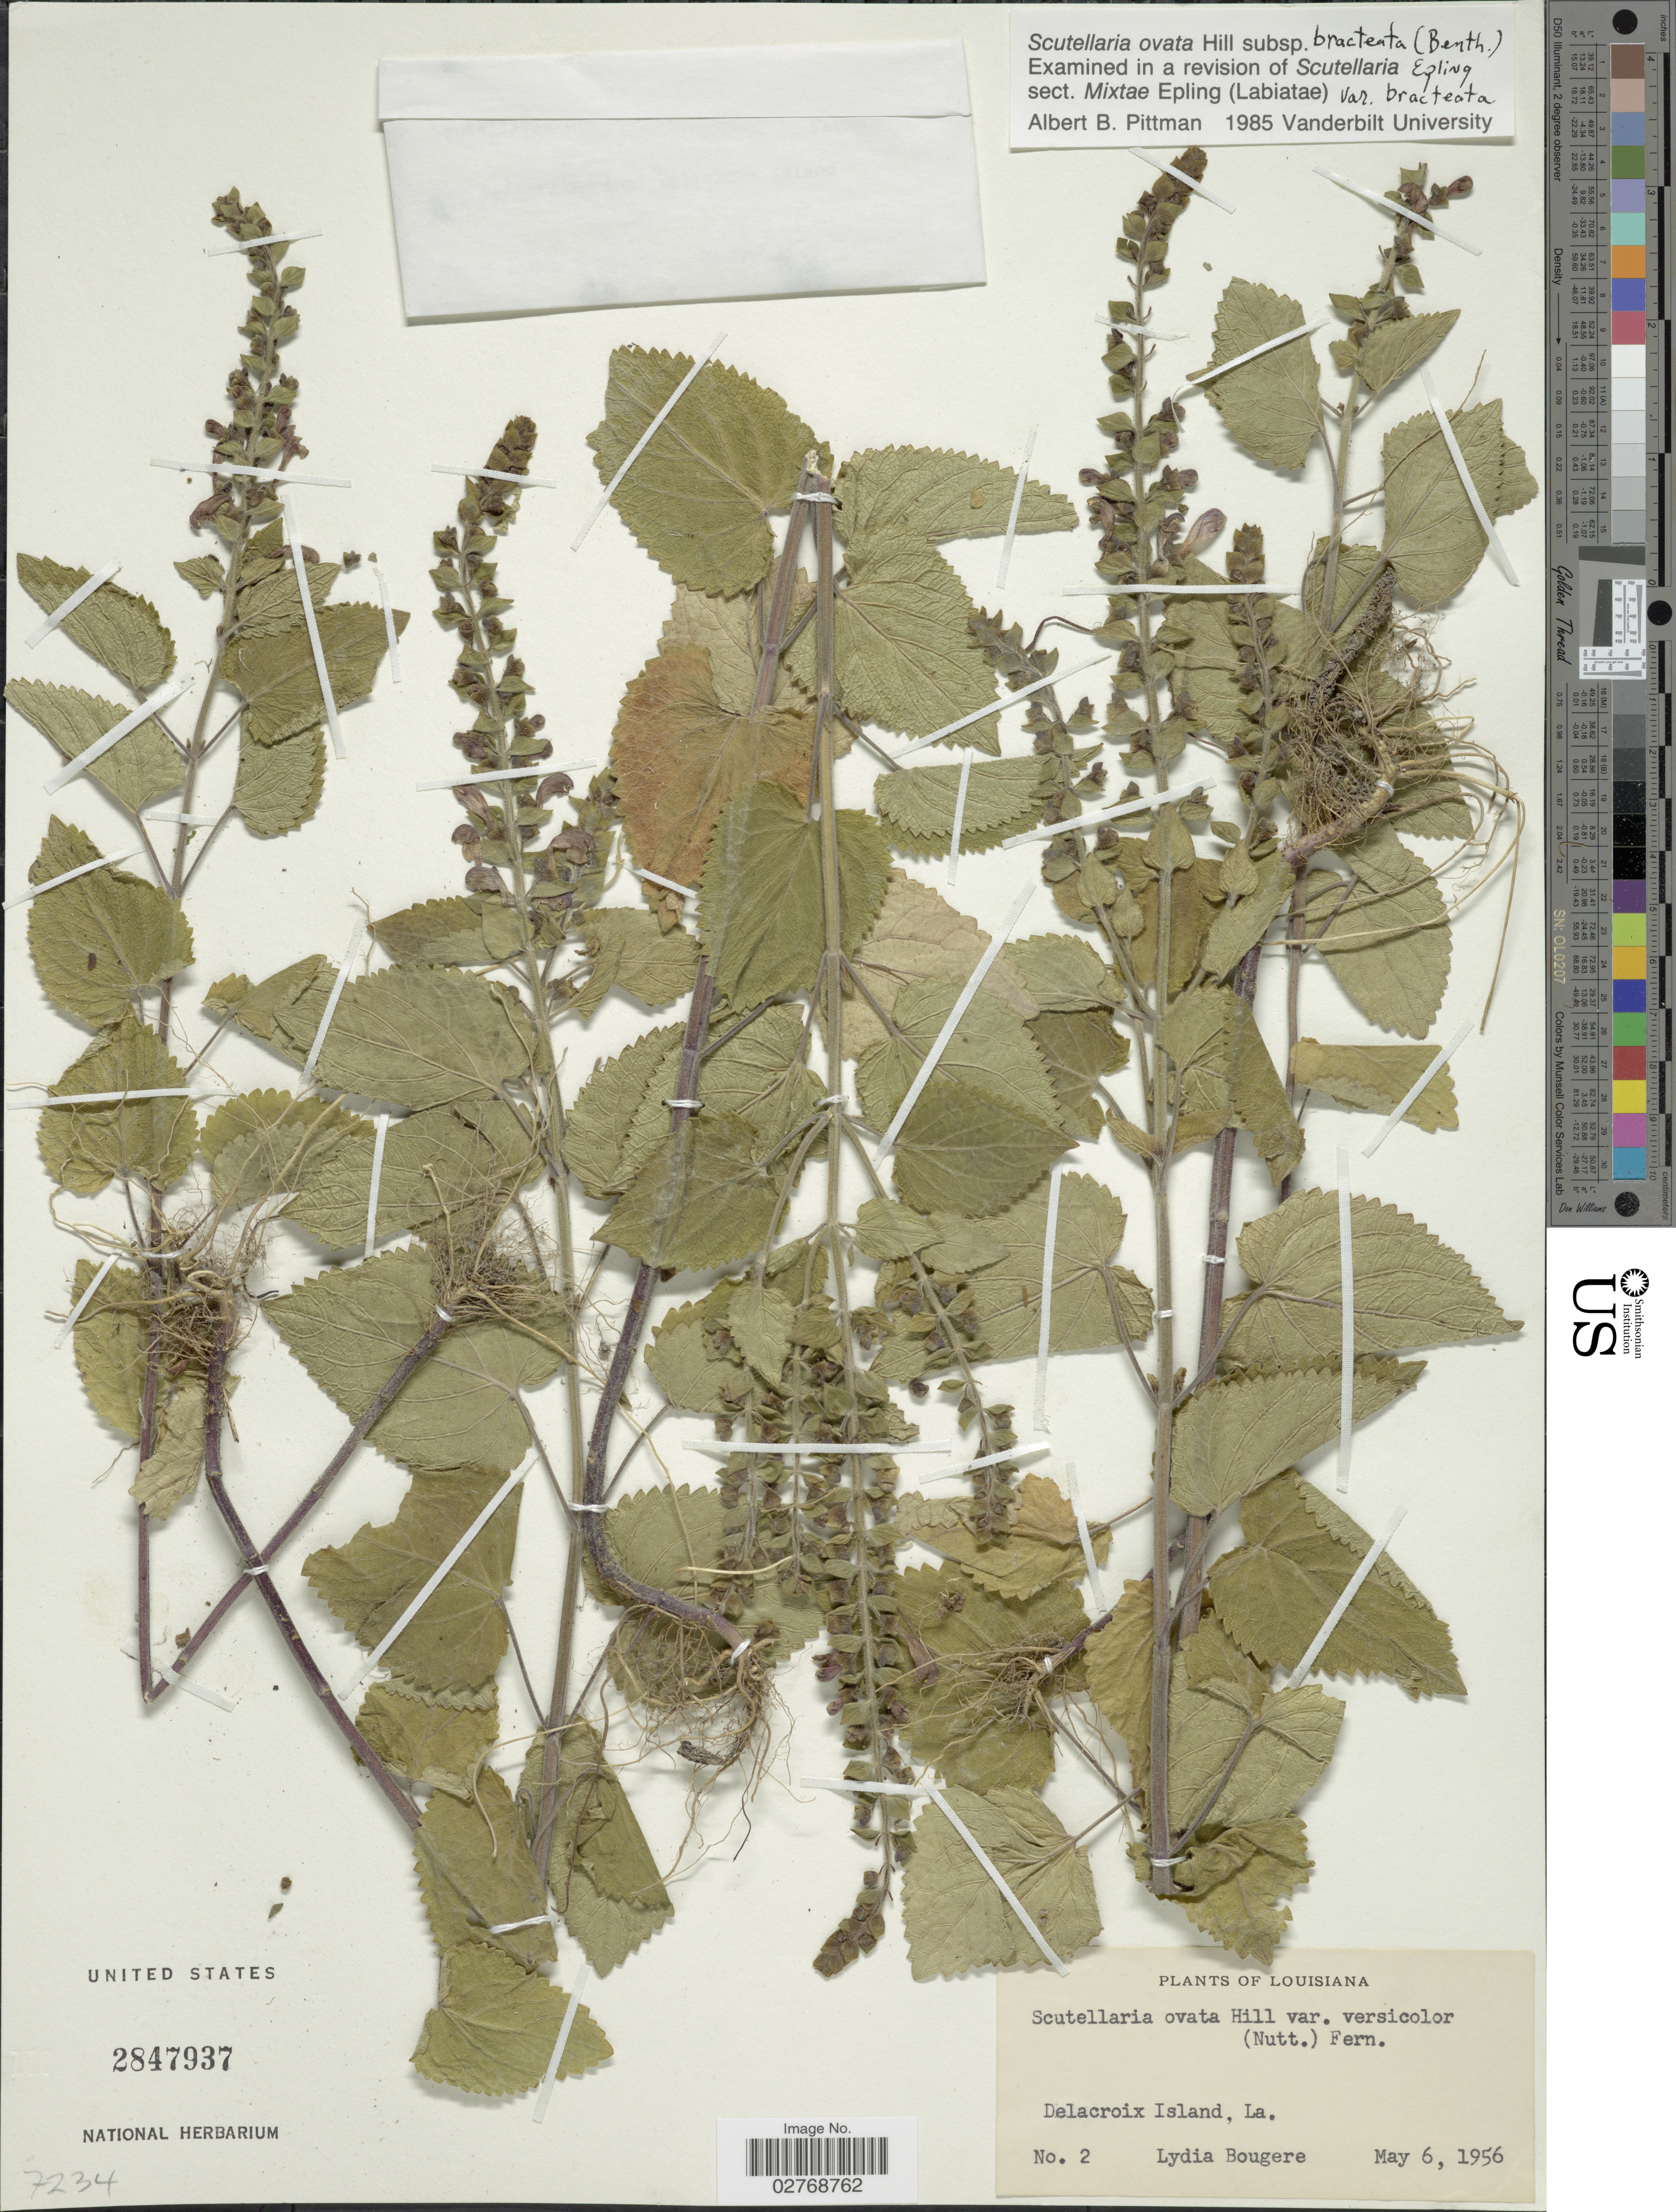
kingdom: Plantae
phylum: Tracheophyta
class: Magnoliopsida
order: Lamiales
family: Lamiaceae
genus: Scutellaria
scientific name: Scutellaria ovata subsp. bracteata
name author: (Benth.) Epling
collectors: L. Bougere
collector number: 2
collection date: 1956-05-06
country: United States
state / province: Louisiana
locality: Delacroix Island.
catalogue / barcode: US 2847937